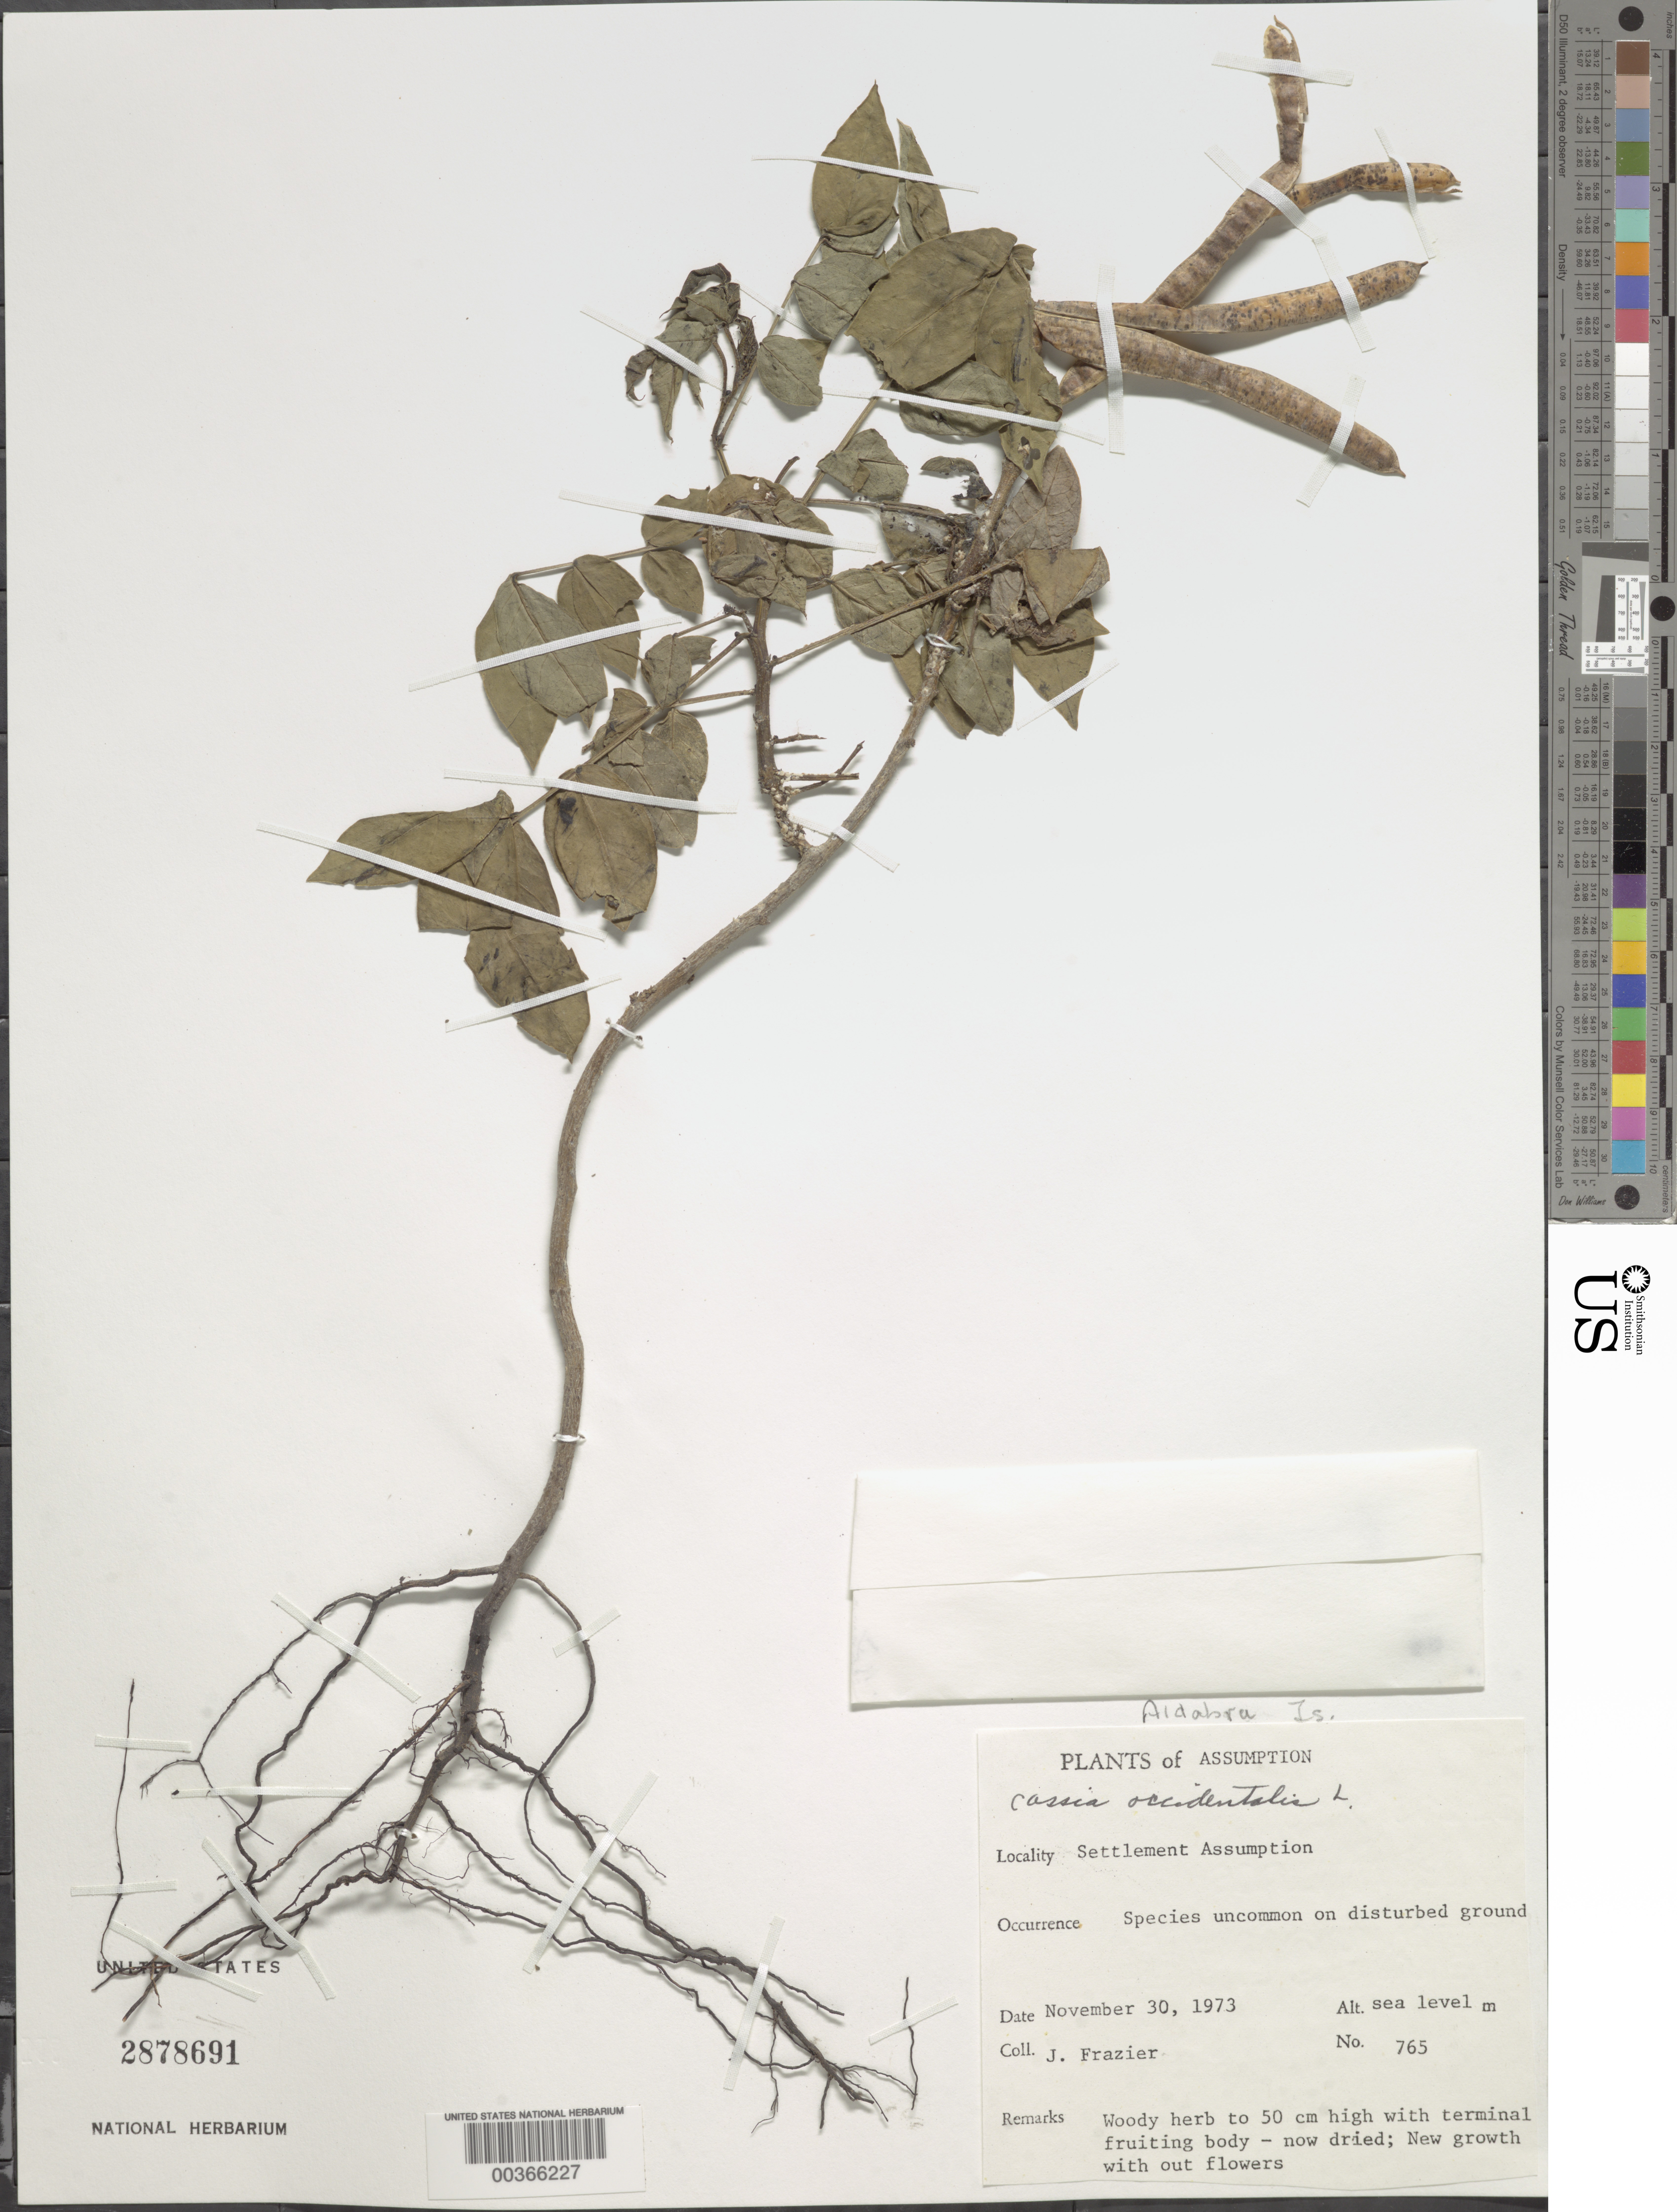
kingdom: Plantae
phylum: Tracheophyta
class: Magnoliopsida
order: Fabales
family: Fabaceae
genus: Senna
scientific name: Senna occidentalis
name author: (L.) Link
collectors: J. Frazier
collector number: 765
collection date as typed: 30 Nov 1973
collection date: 1973-11-30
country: Seychelles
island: Assumption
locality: Settlement Assumption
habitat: On disturbed ground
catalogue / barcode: US 2878691